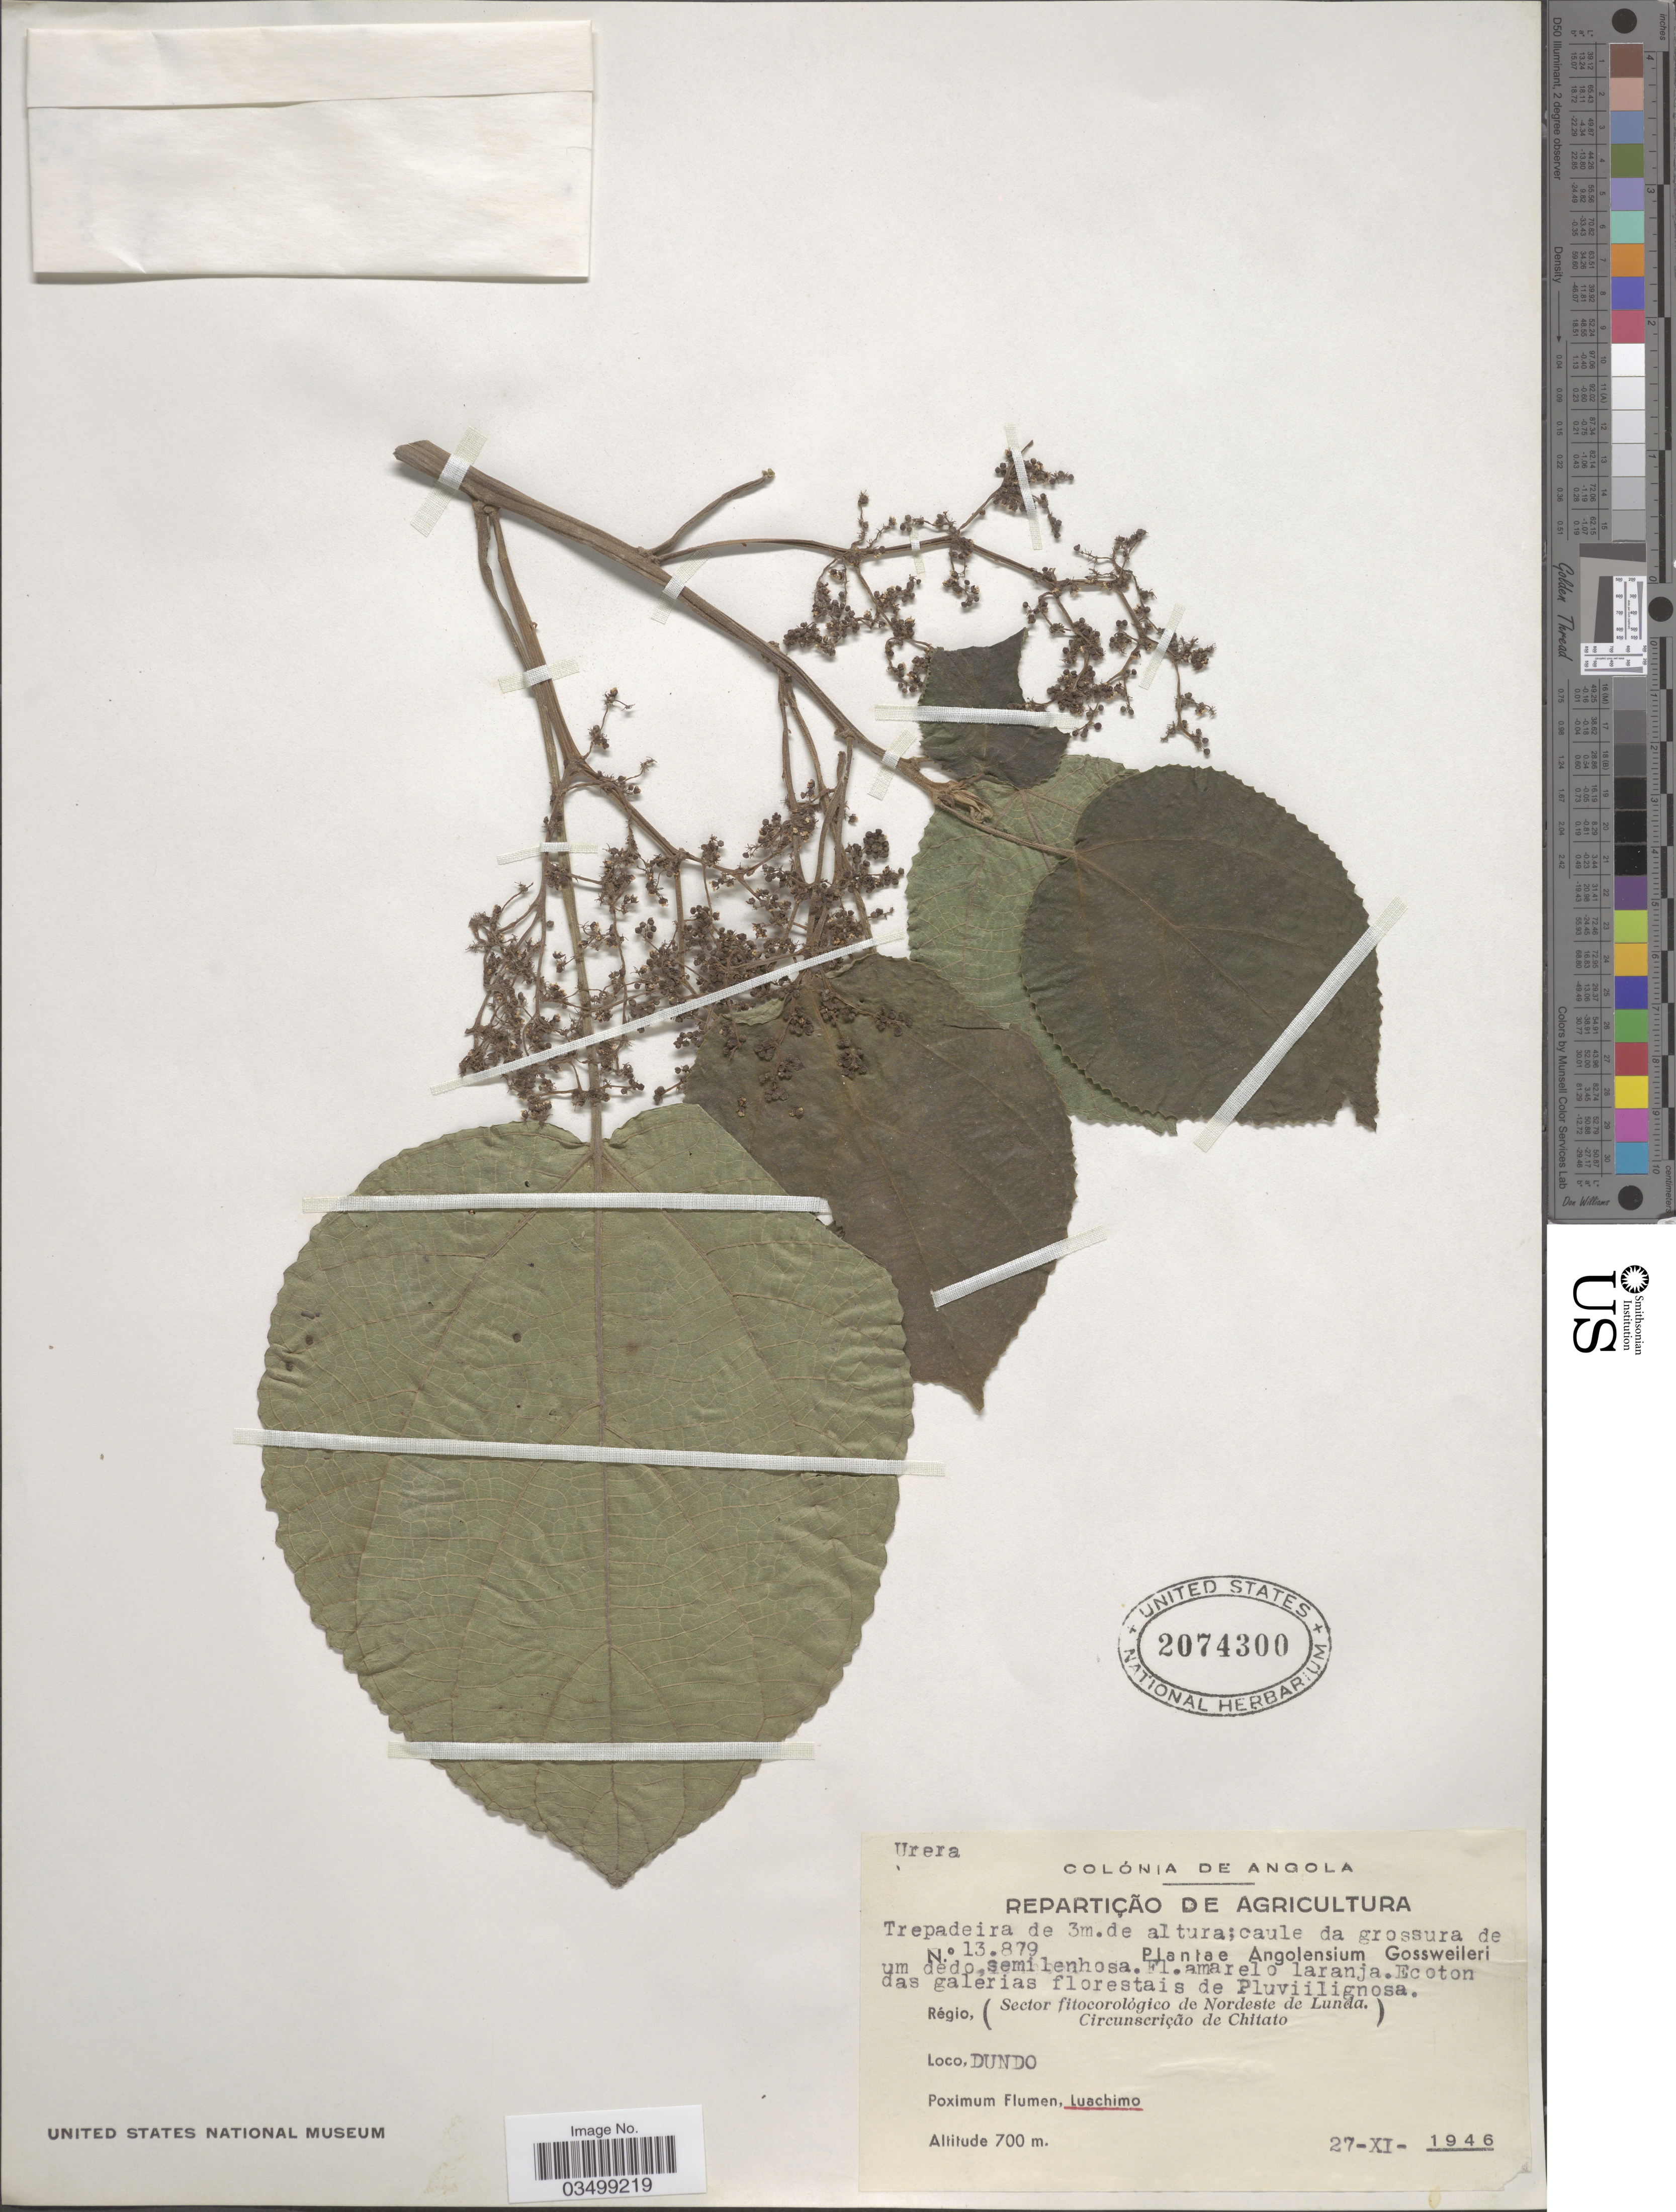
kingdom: Plantae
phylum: Tracheophyta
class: Magnoliopsida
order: Rosales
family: Urticaceae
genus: Scepocarpus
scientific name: Scepocarpus sp.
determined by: Strong, Mark T., (BOT), Smithsonian Institution - National Museum of Natural History (UNITED STATES)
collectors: -. Gossweiler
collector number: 13879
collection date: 1946-11-27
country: Angola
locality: Régio, (Sector fitocorologico de Nordeste de Lunda. Circunscrição de Chitato). Dundo. Proximum Flumen, Luachimo.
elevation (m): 700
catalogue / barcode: US 2074300